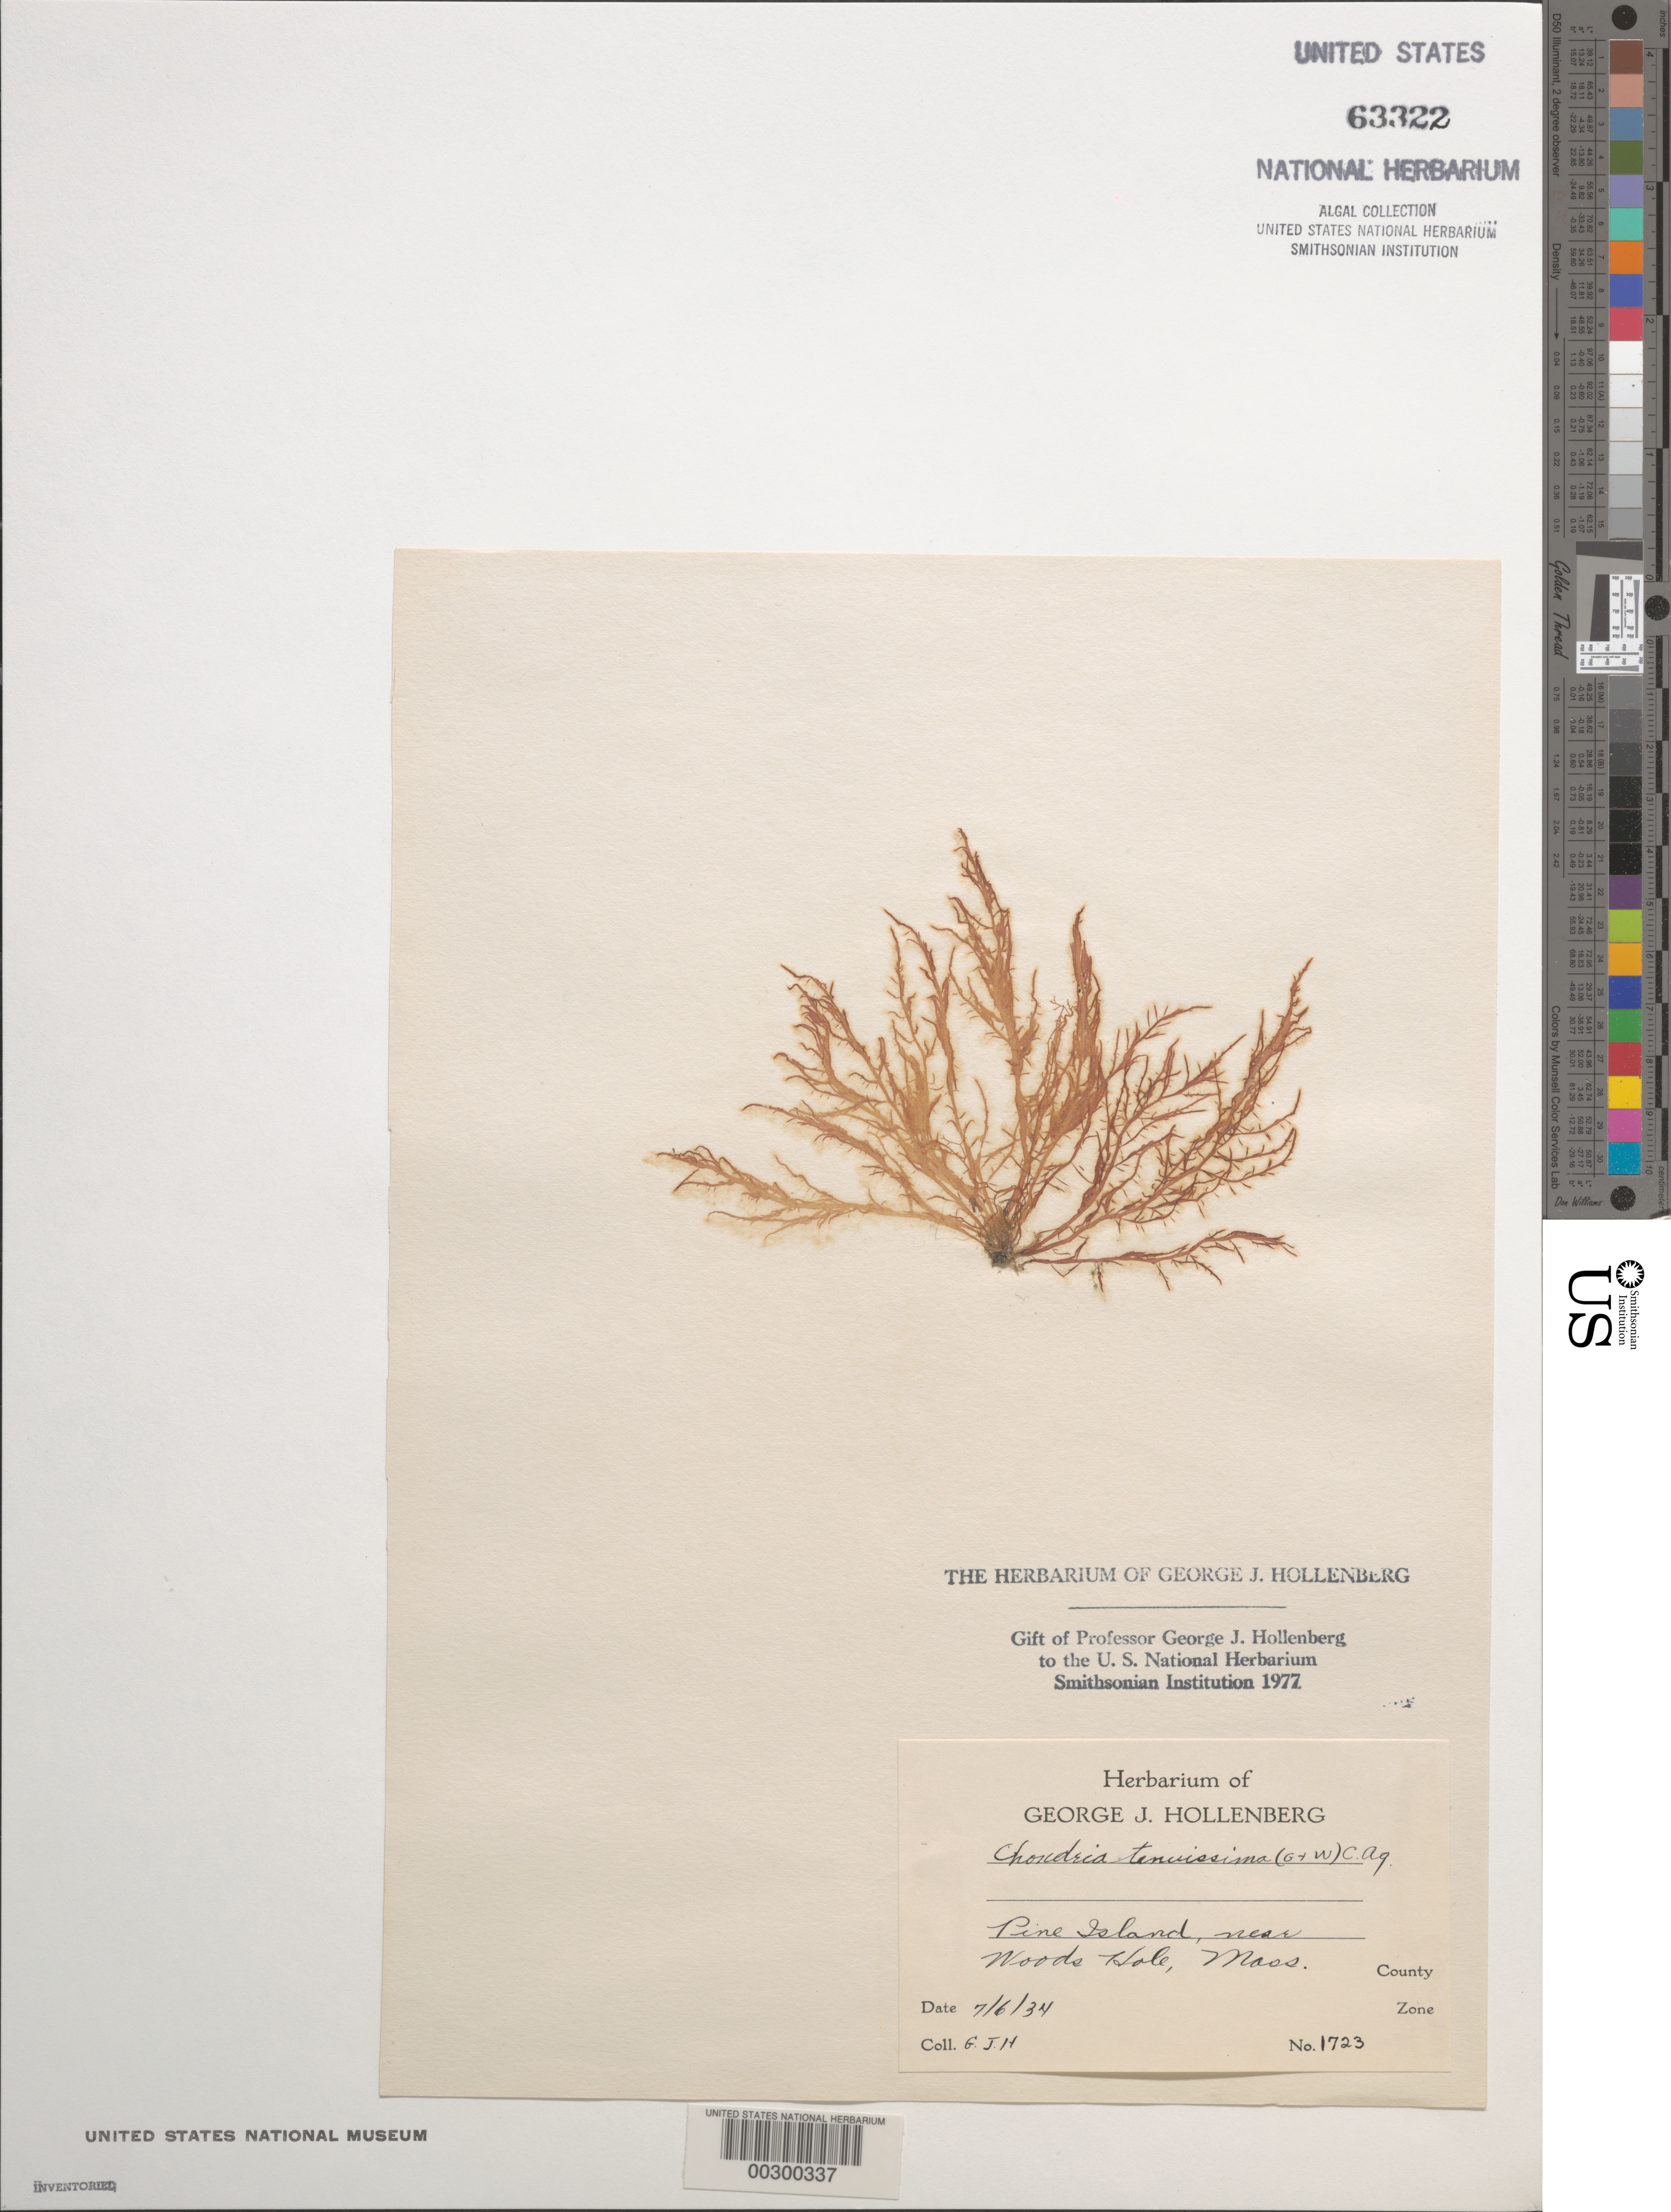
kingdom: Plantae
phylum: Rhodophyta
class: Florideophyceae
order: Ceramiales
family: Rhodomelaceae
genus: Chondria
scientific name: Chondria capillaris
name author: M.J. Wynne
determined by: Algae name updating Project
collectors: G. Hollenberg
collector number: GJH 1723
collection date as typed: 06 Jul 1934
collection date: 1934-07-06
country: United States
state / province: Massachusetts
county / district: Dukes County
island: Pine Island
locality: Near Woods Hole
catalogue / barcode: US 63322